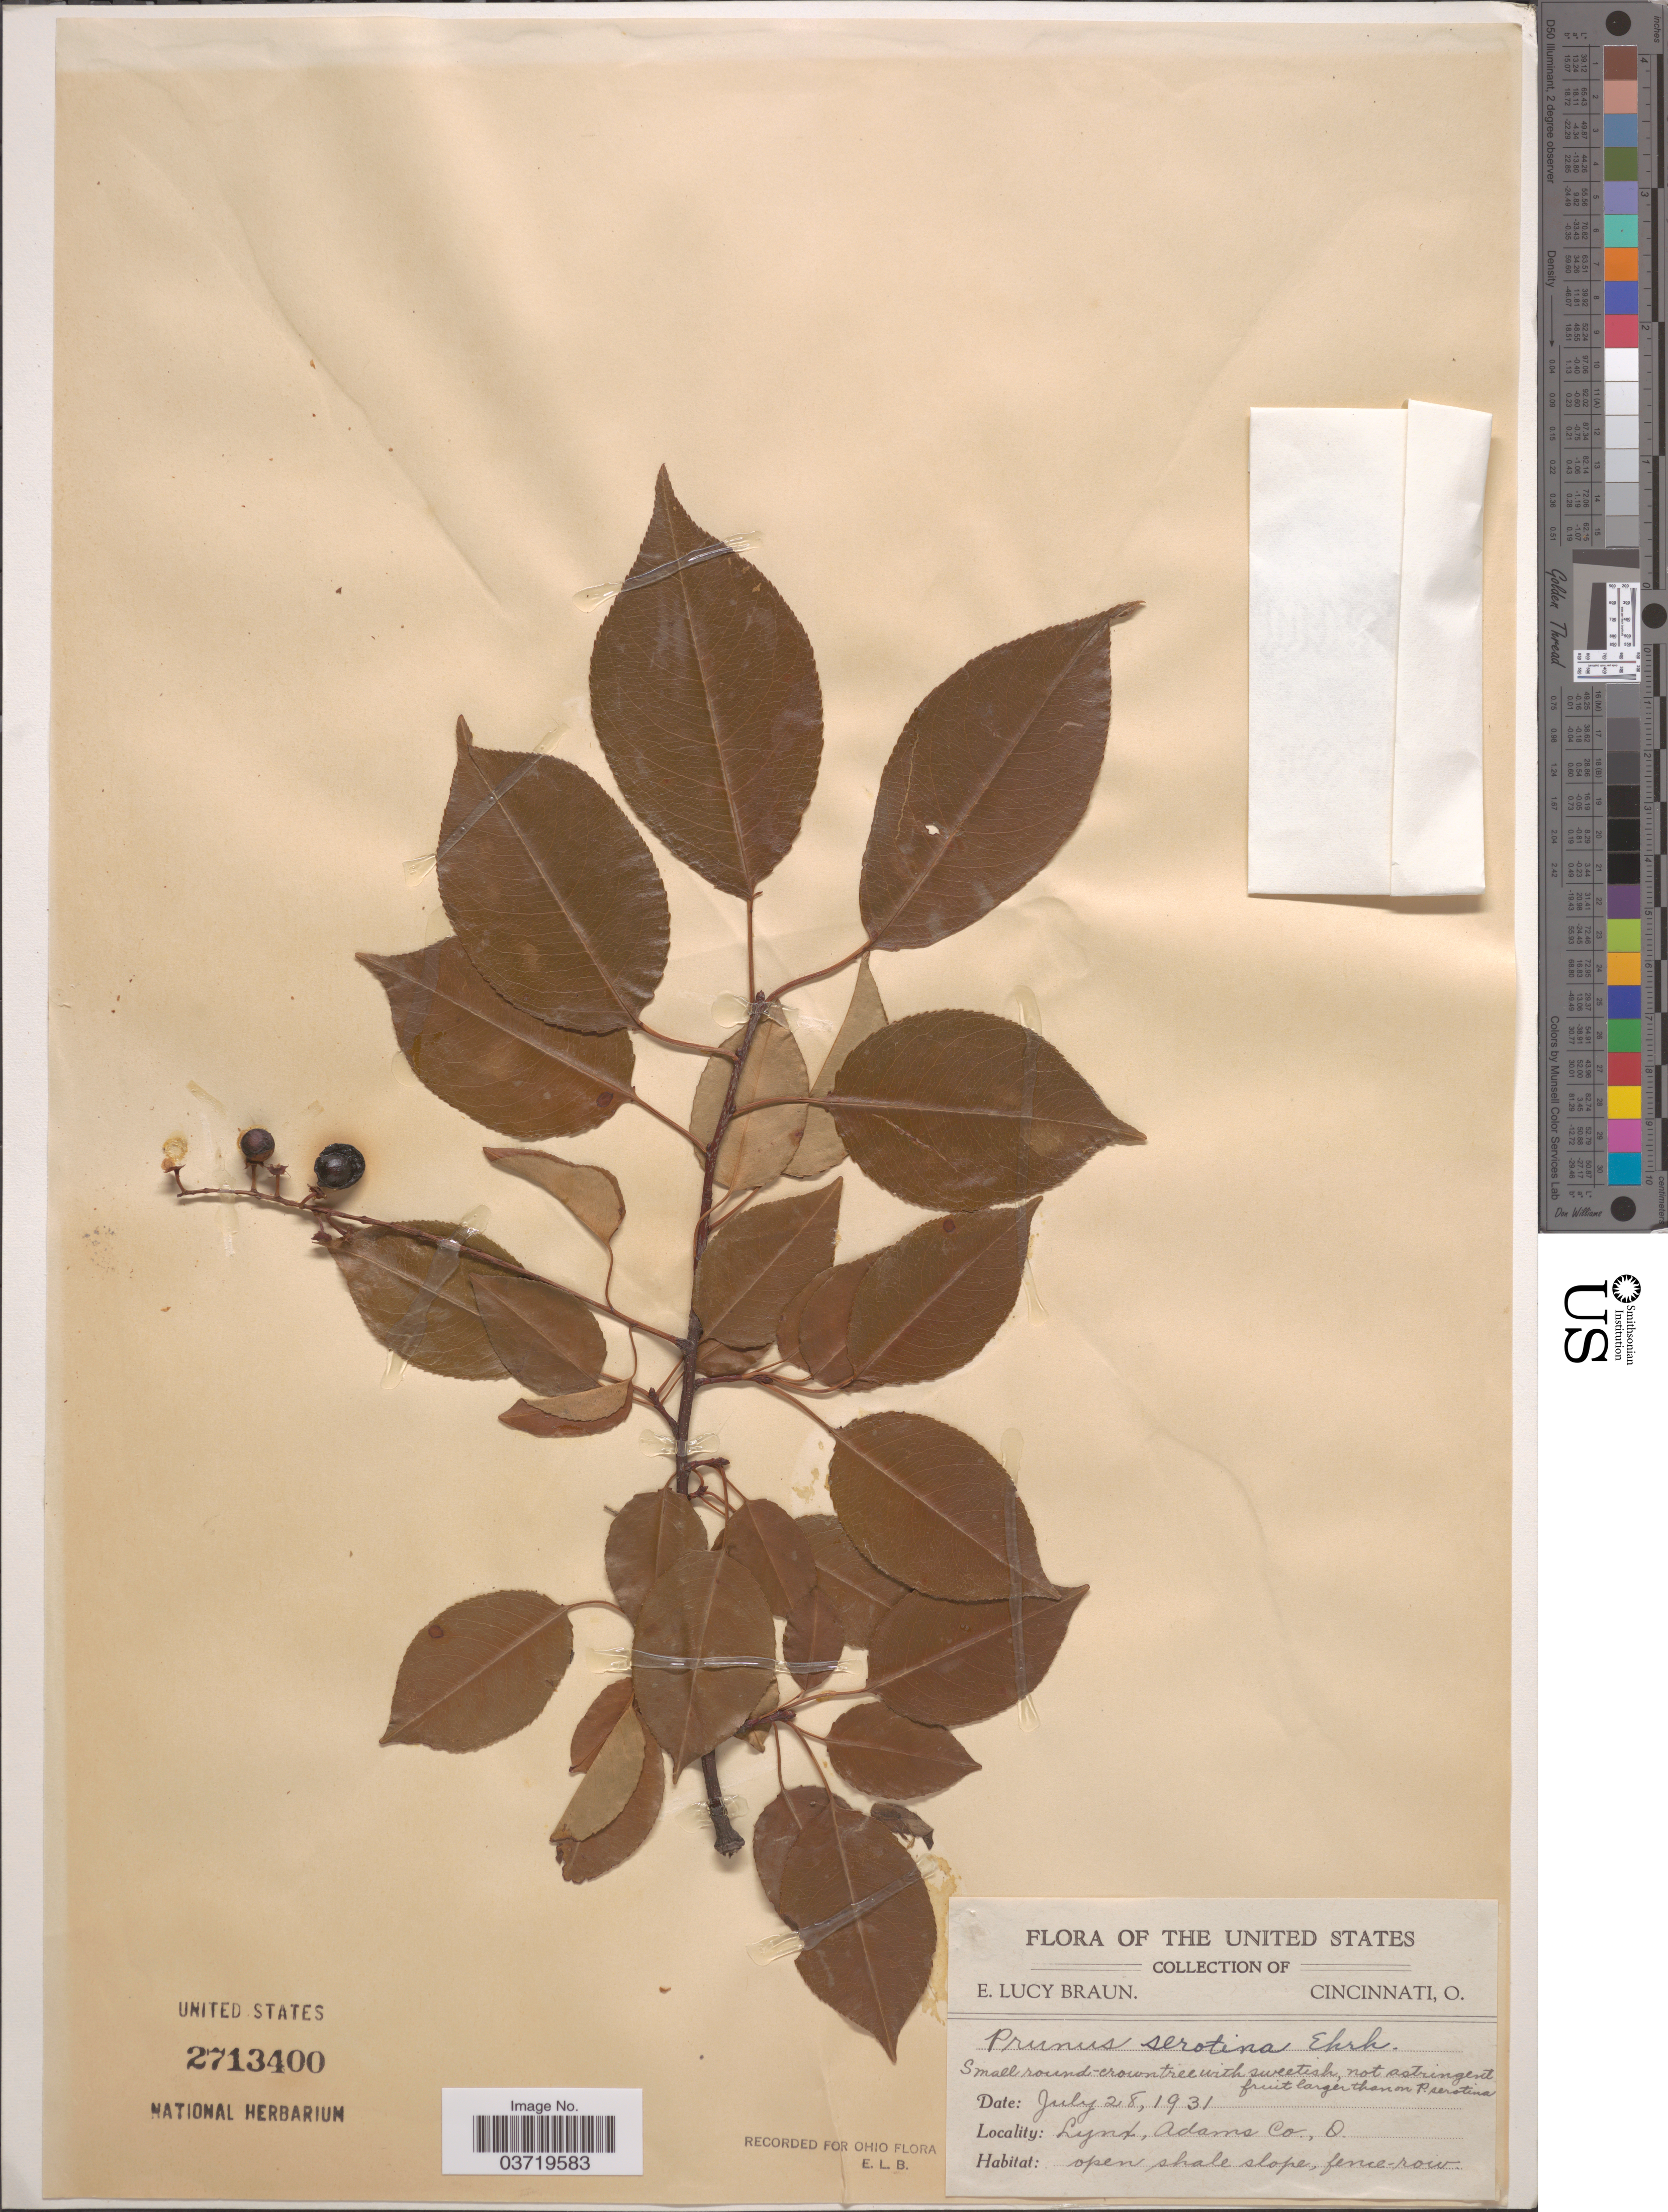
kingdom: Plantae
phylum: Tracheophyta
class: Magnoliopsida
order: Rosales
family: Rosaceae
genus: Prunus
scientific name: Prunus serotina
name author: Ehrh.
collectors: E. L. Braun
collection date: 1931-07-28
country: United States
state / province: Ohio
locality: Lynx, Adams Co.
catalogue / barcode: US 2713400